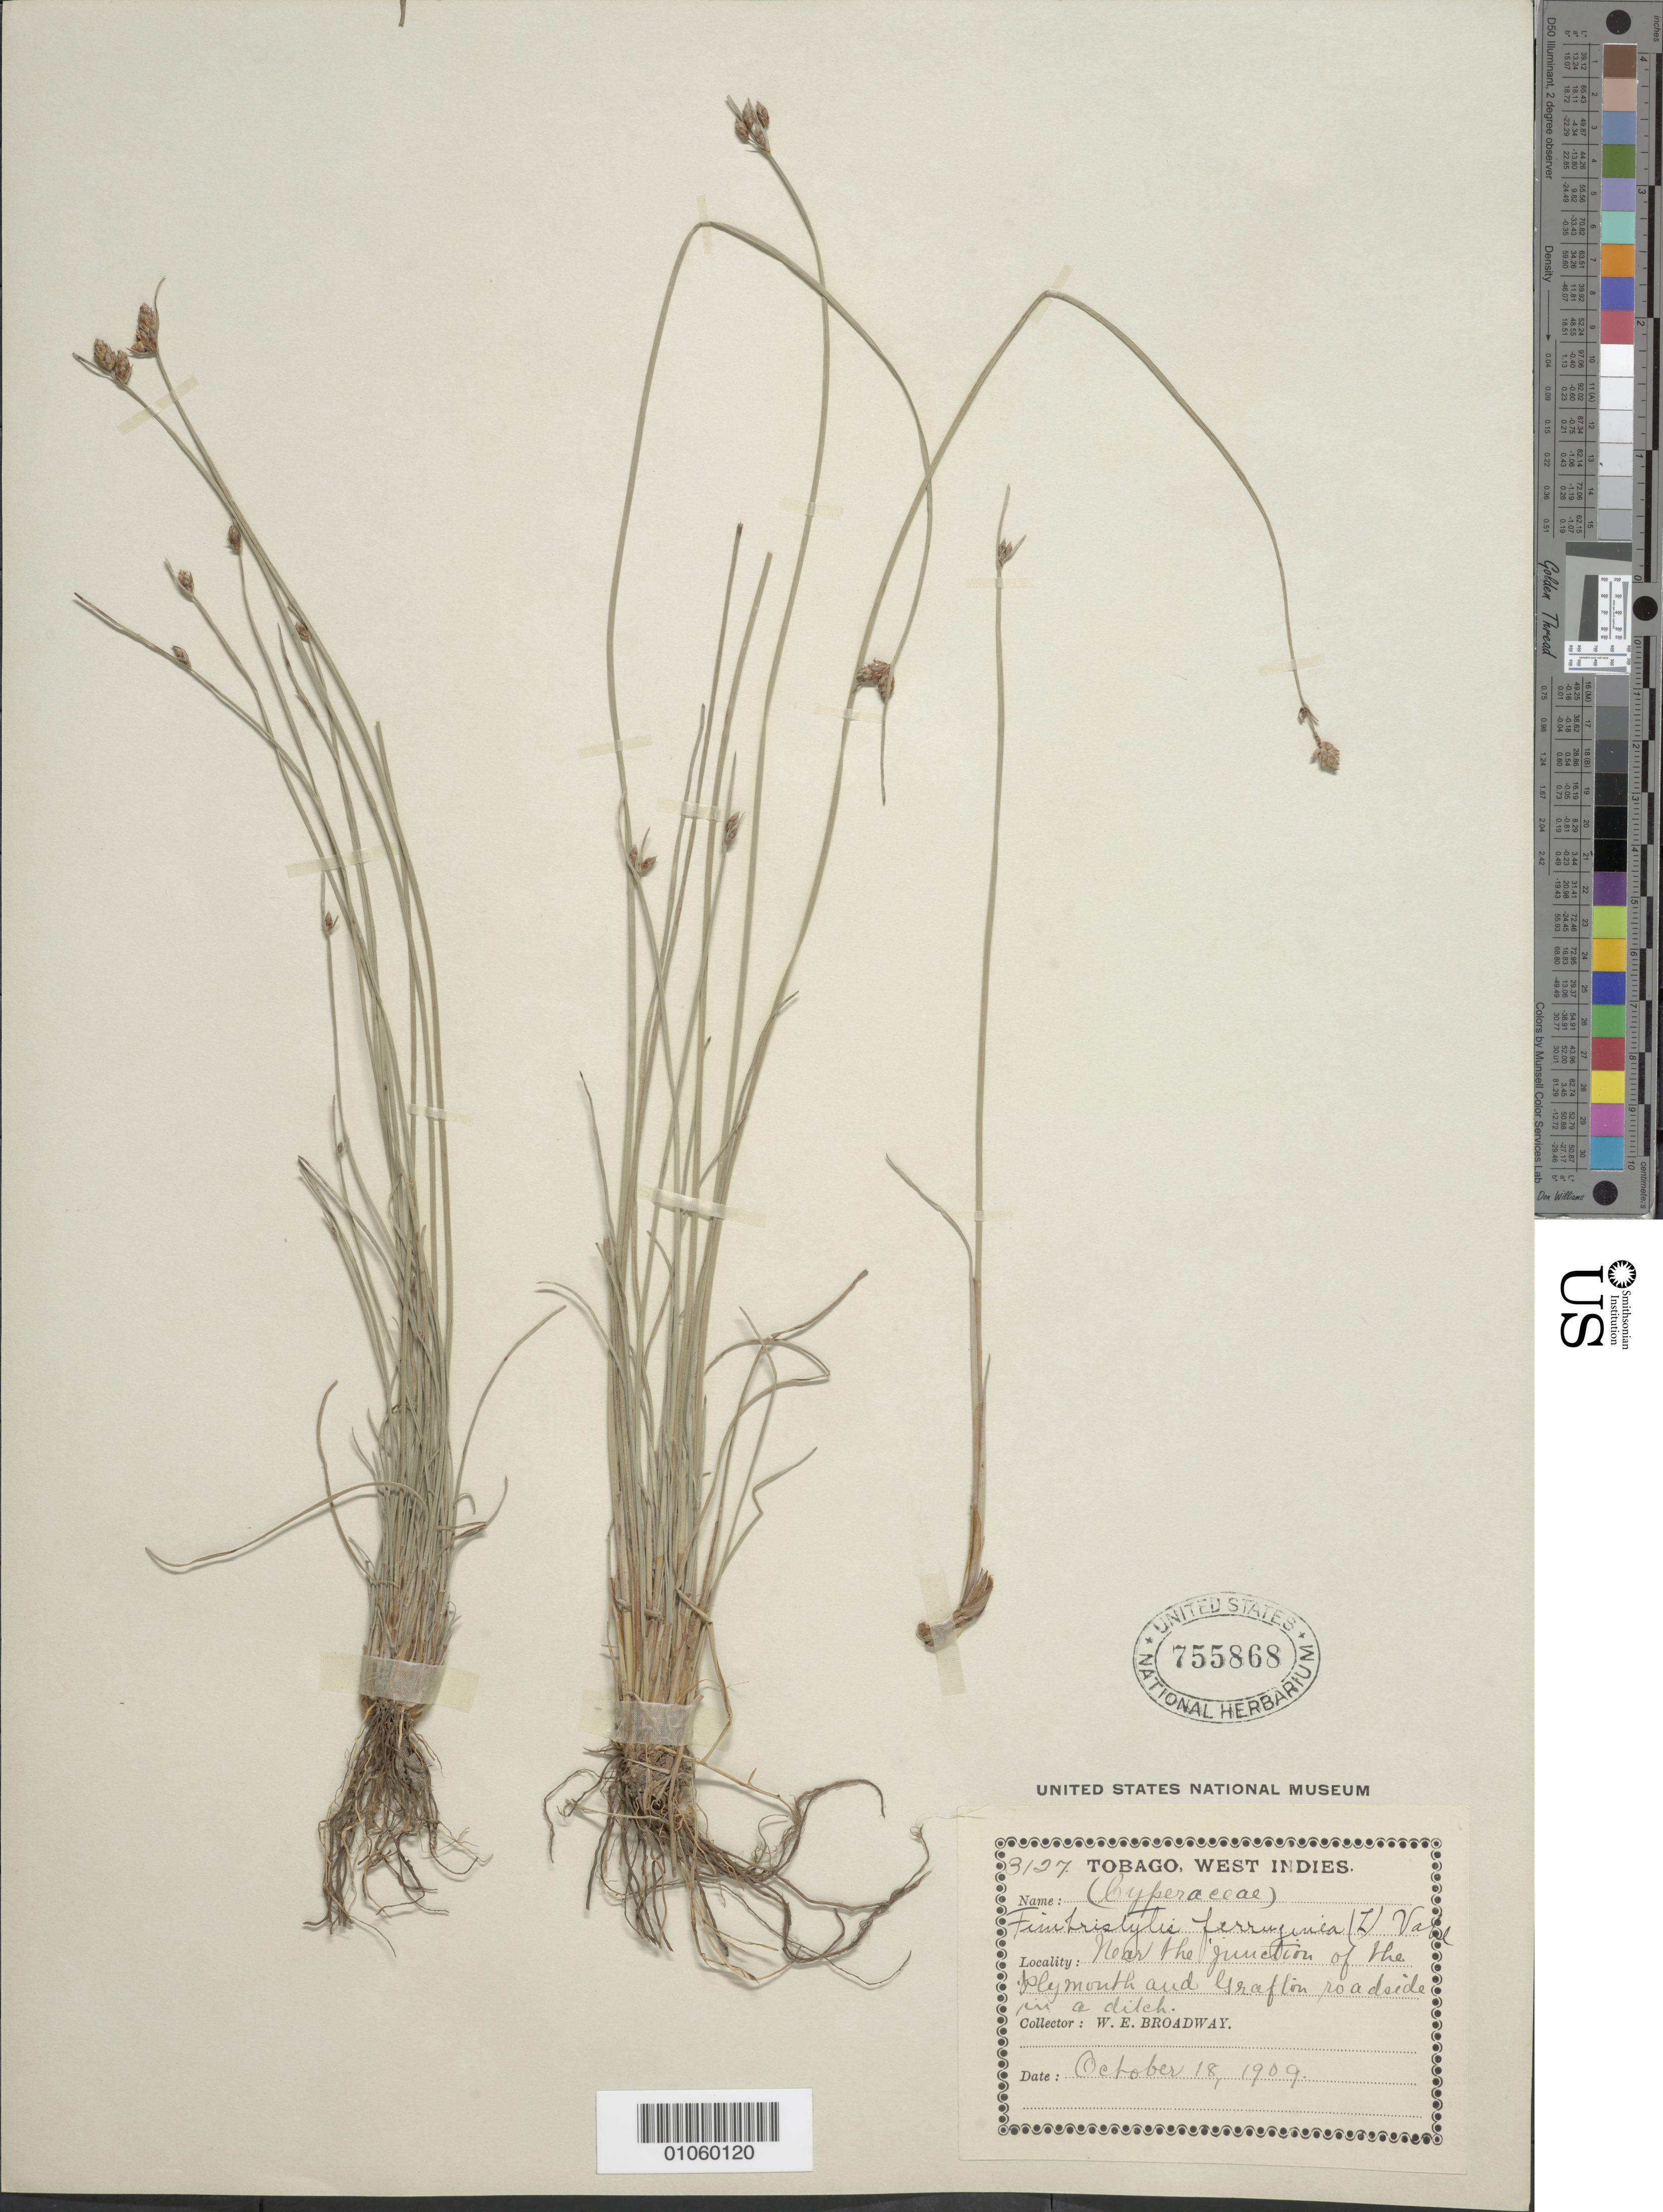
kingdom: Plantae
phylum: Tracheophyta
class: Liliopsida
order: Poales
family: Cyperaceae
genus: Fimbristylis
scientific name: Fimbristylis ferruginea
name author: (L.) Vahl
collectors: W. E. Broadway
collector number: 3127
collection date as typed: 18 Oct 1909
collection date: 1909-10-18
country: Trinidad and Tobago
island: Tobago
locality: Near the junction of the Plymouth and Grafton roadside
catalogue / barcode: US 755868